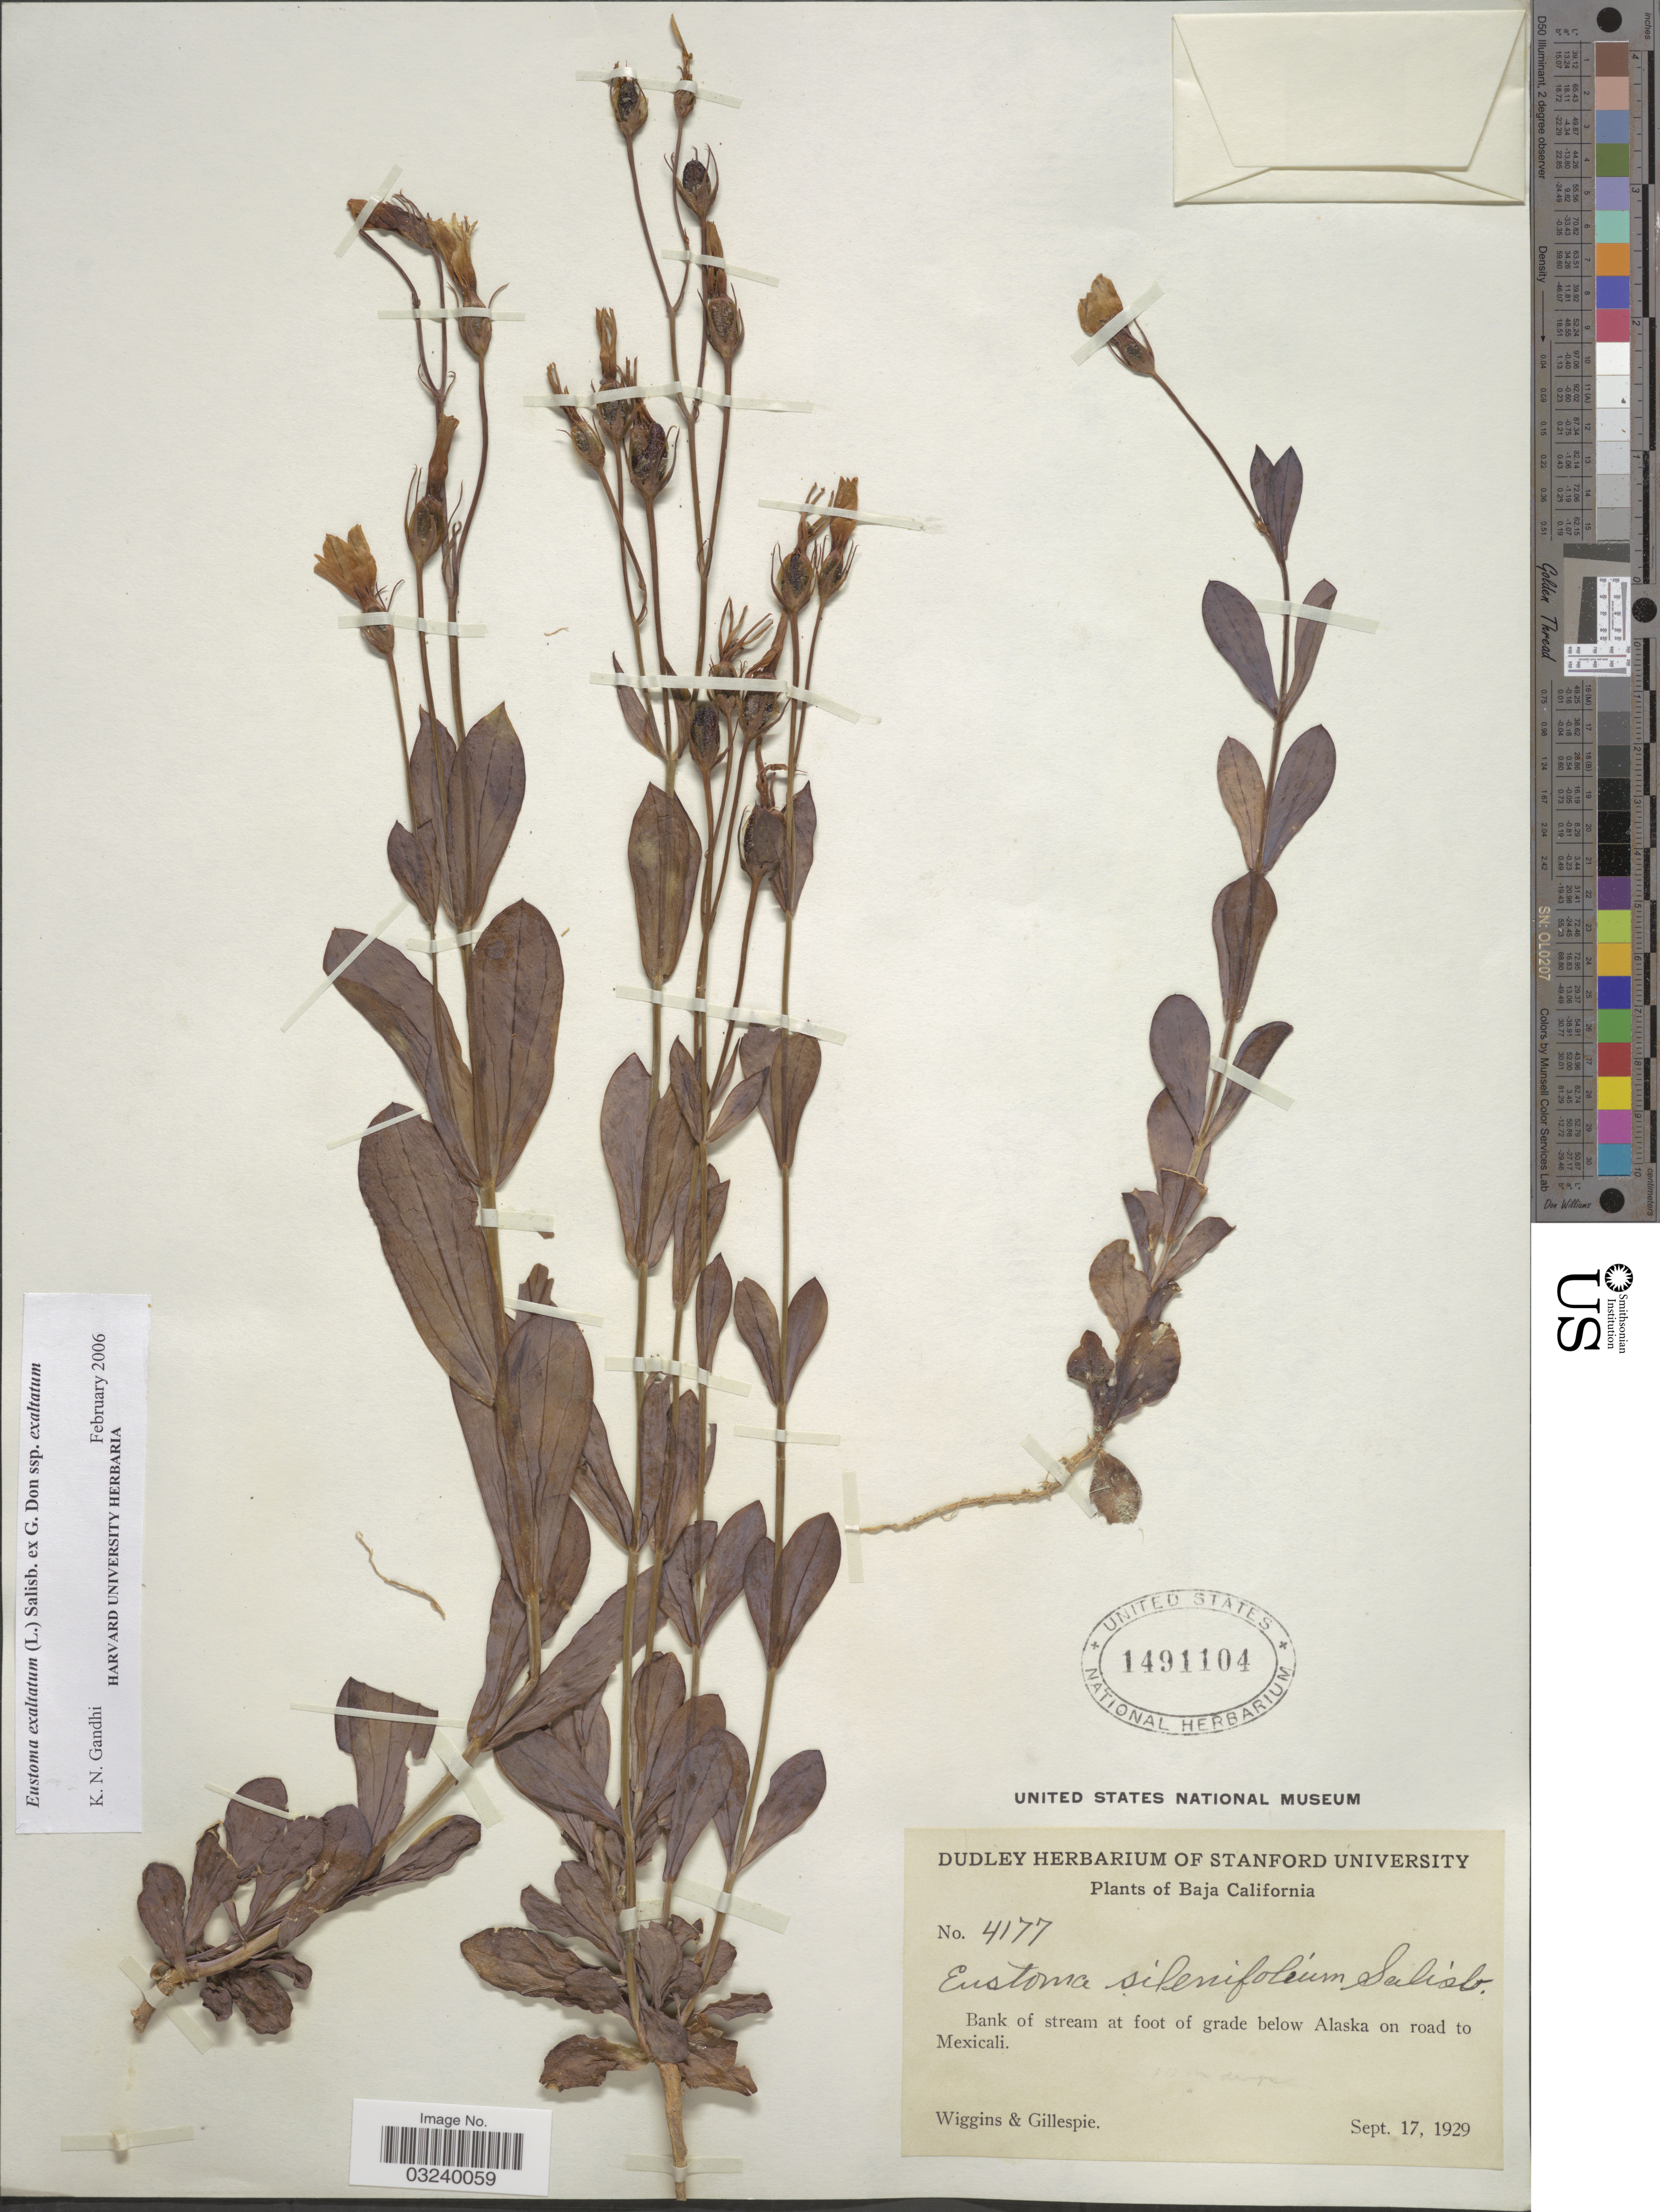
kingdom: Plantae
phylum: Tracheophyta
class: Magnoliopsida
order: Gentianales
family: Gentianaceae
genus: Eustoma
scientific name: Eustoma exaltatum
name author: (L.) Salisb. ex Don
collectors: -- Wiggins & -- Gillespie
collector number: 4177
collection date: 1929-09-17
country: Mexico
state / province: Baja California Norte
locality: Baja California, Bank of stream at foot of grade below Alaska on road to Mexicali.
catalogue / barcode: US 1491104